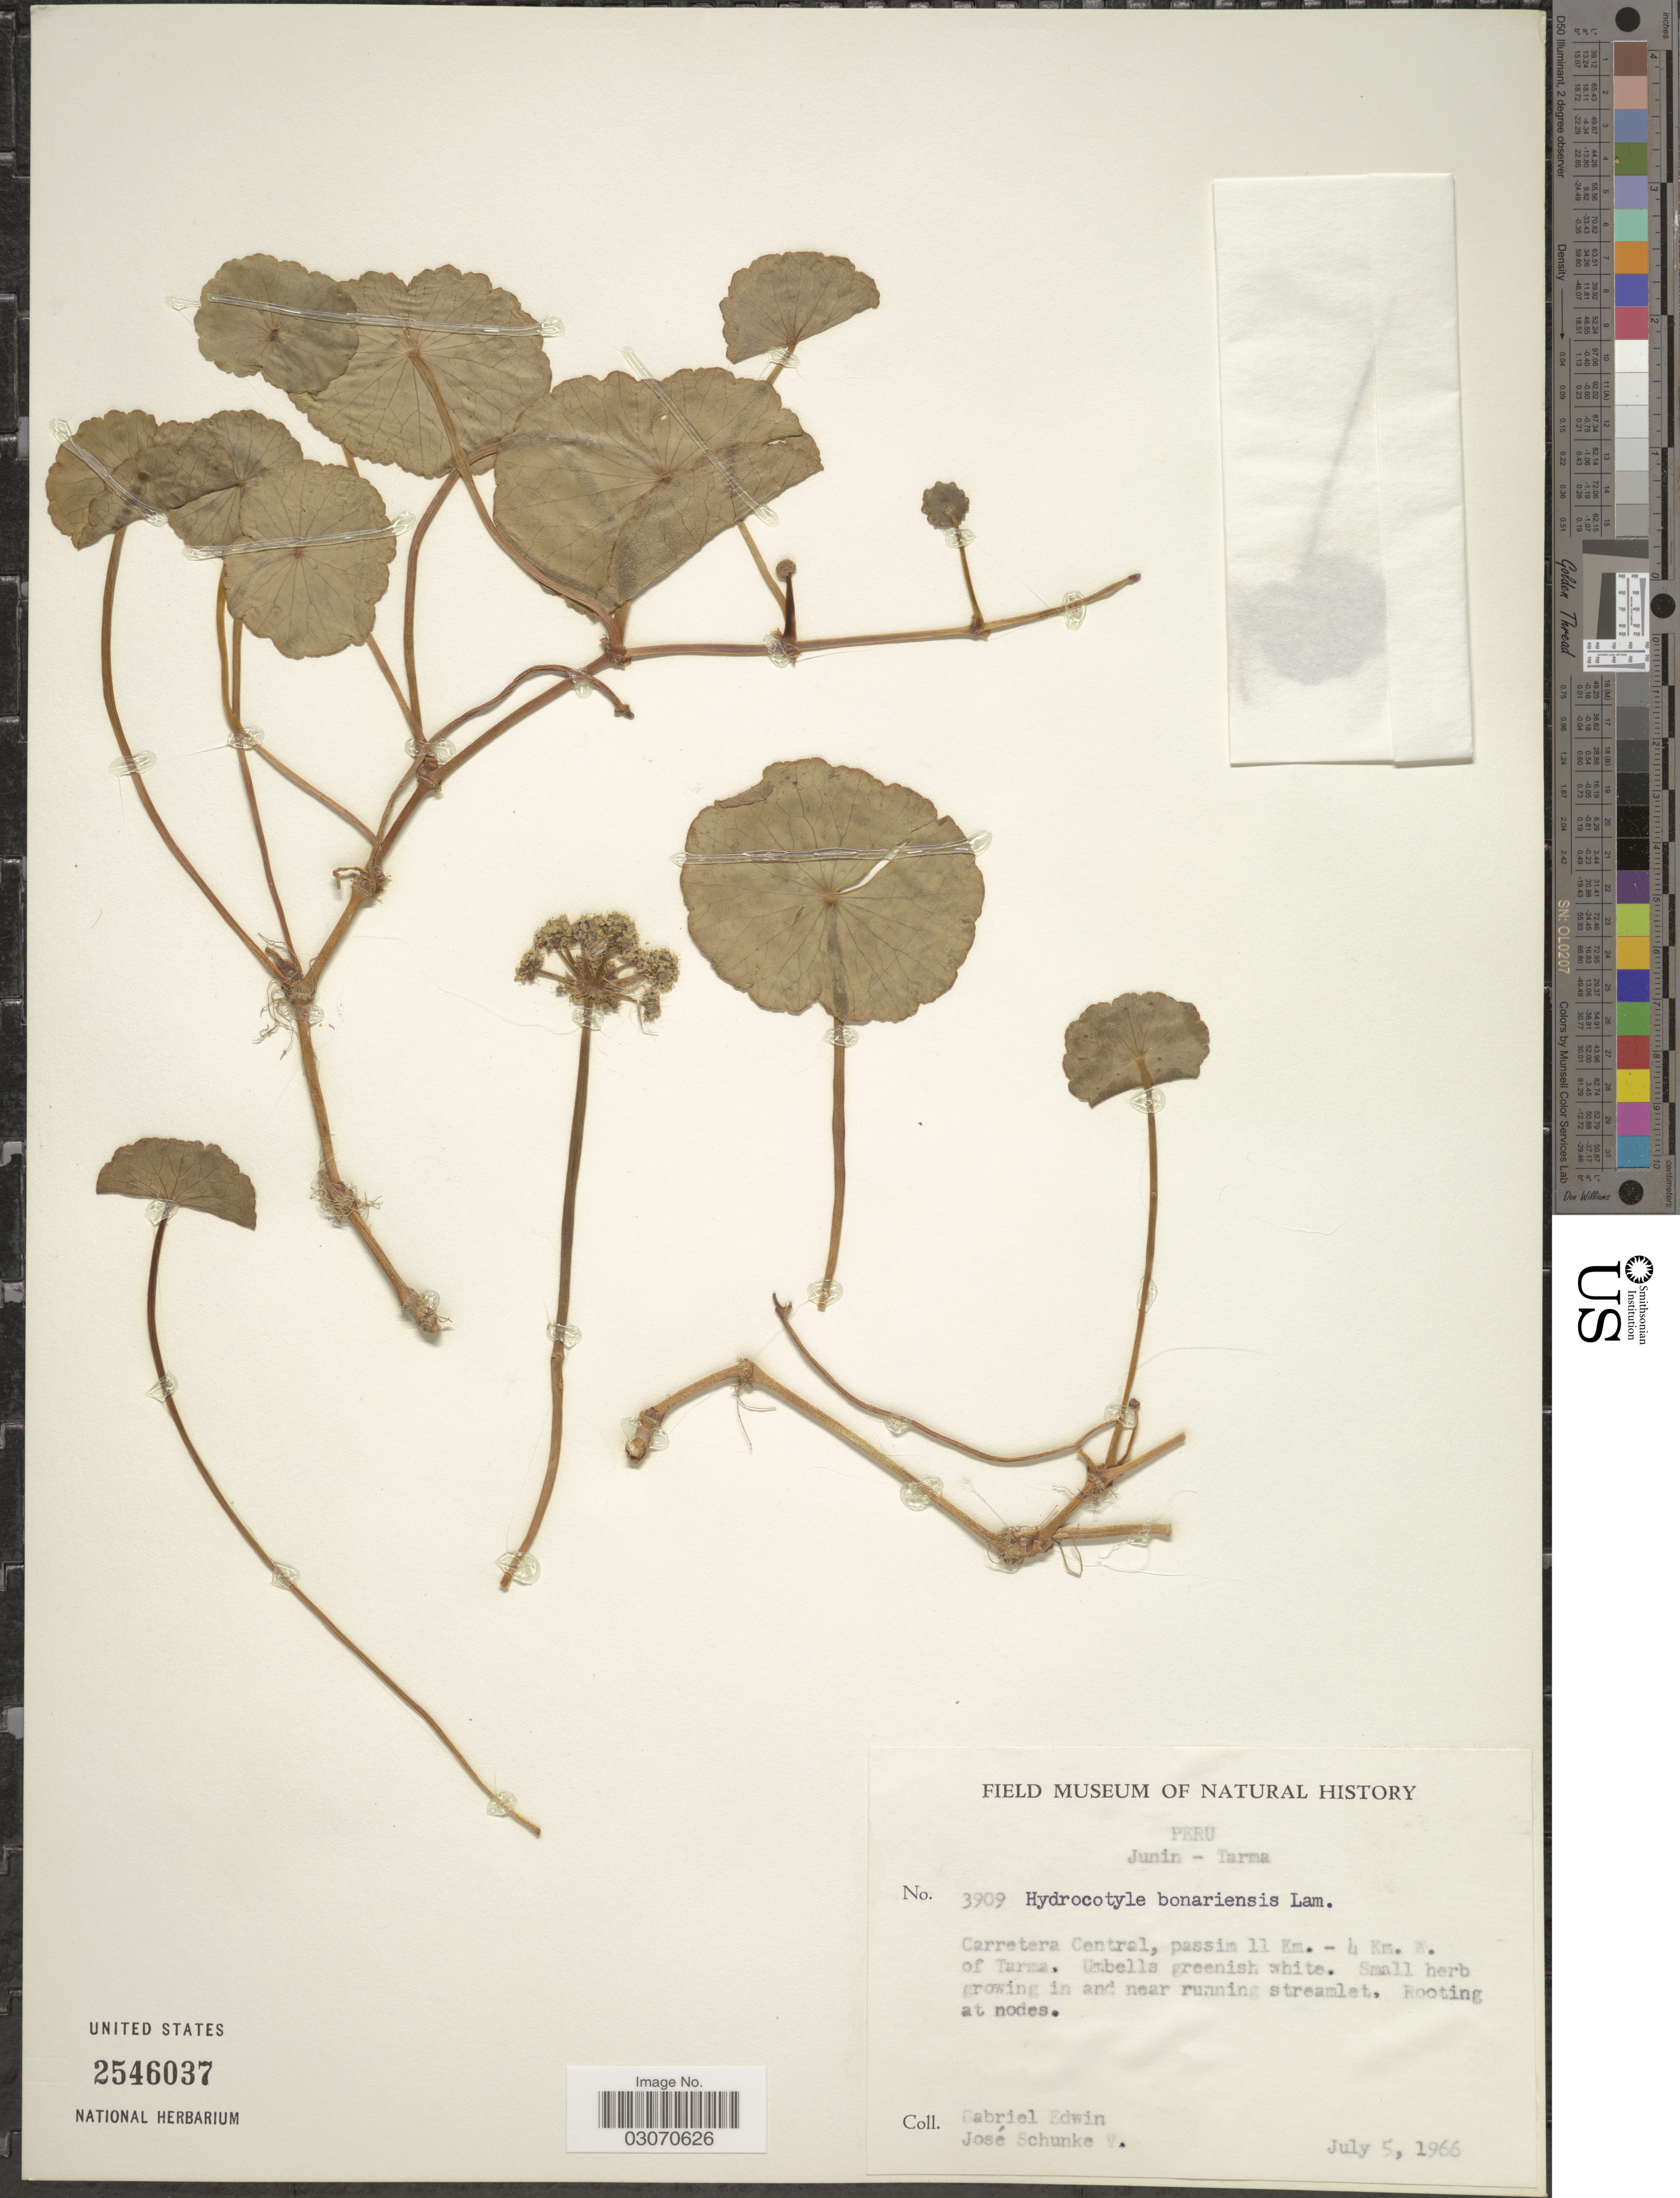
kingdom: Plantae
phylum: Tracheophyta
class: Magnoliopsida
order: Apiales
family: Araliaceae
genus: Hydrocotyle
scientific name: Hydrocotyle bonariensis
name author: Lam.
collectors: G. Edwin & J. Schunke Vigo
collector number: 3909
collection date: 1966-07-05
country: Peru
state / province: Junín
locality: Tarma, Carretera Central, passim 11 Km. - 4 Km. W. of Tarma.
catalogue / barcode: US 2546037